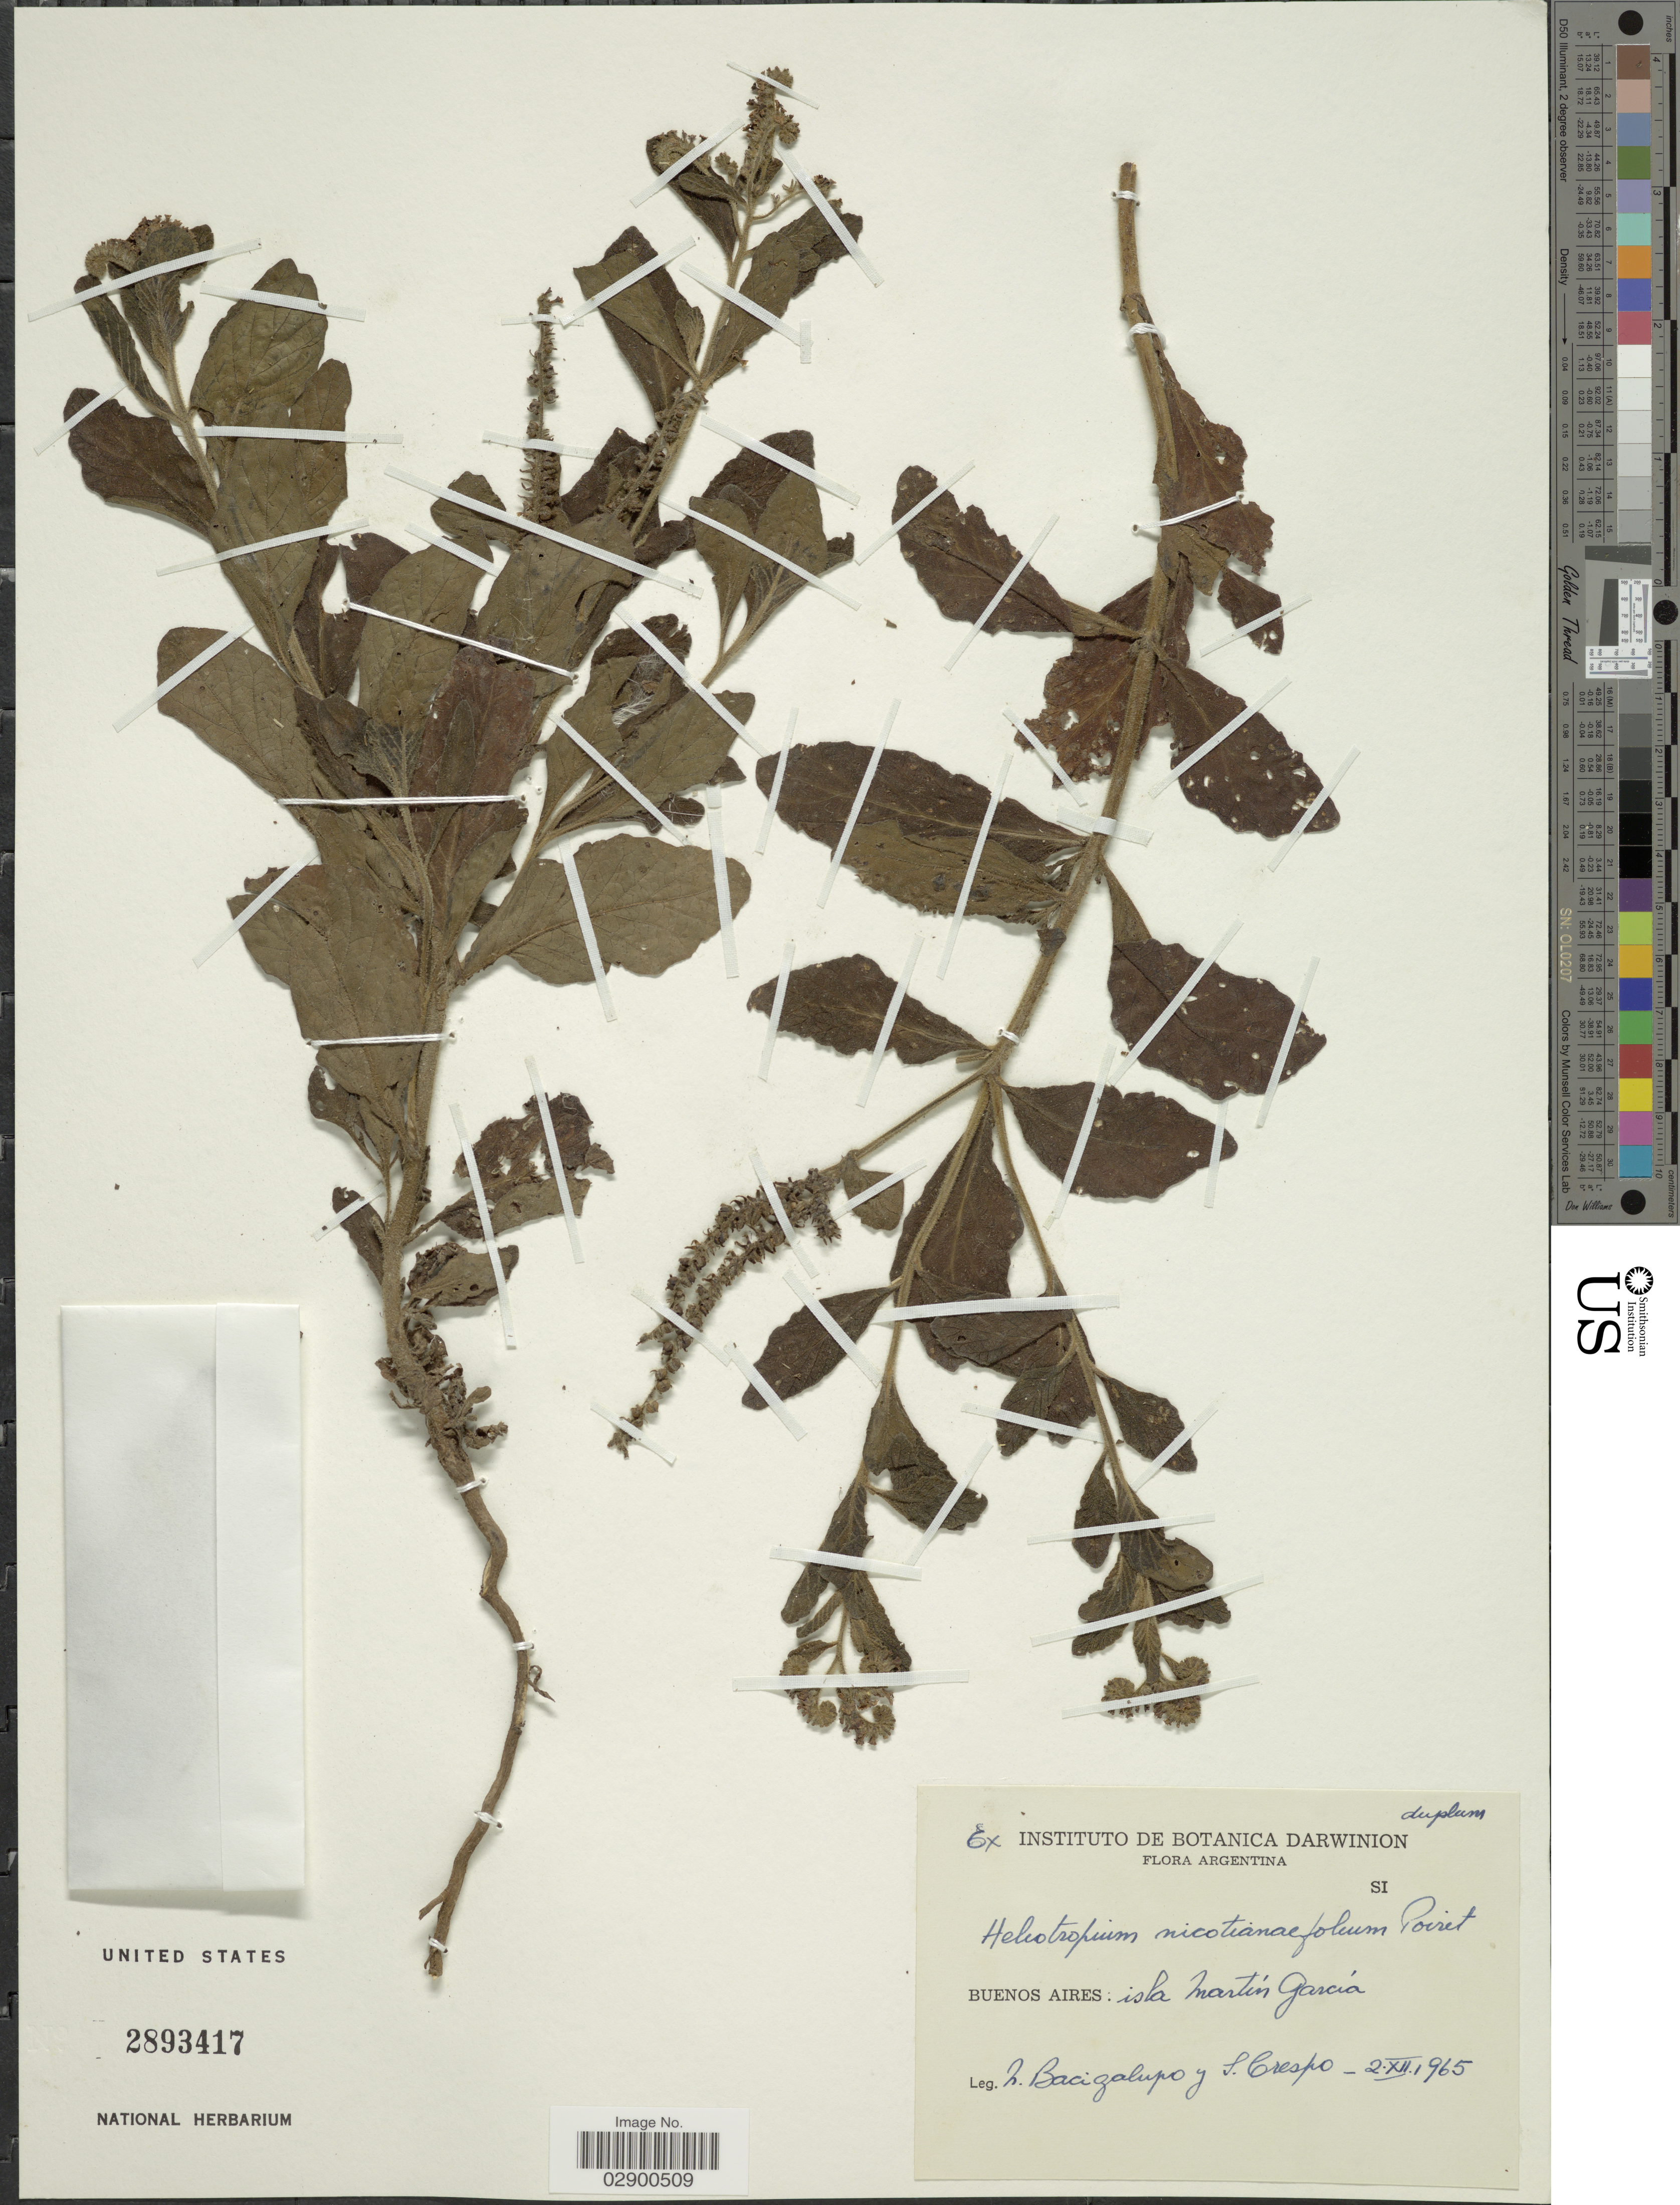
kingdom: Plantae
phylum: Tracheophyta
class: Magnoliopsida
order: Boraginales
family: Heliotropiaceae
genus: Heliotropium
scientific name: Heliotropium nicotianifolium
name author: Poir.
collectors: N. M. Bacigalupo & S. Crespo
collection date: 1965-12-02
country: Argentina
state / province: Buenos Aires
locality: Isla Martin Garcia.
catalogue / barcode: US 2893417